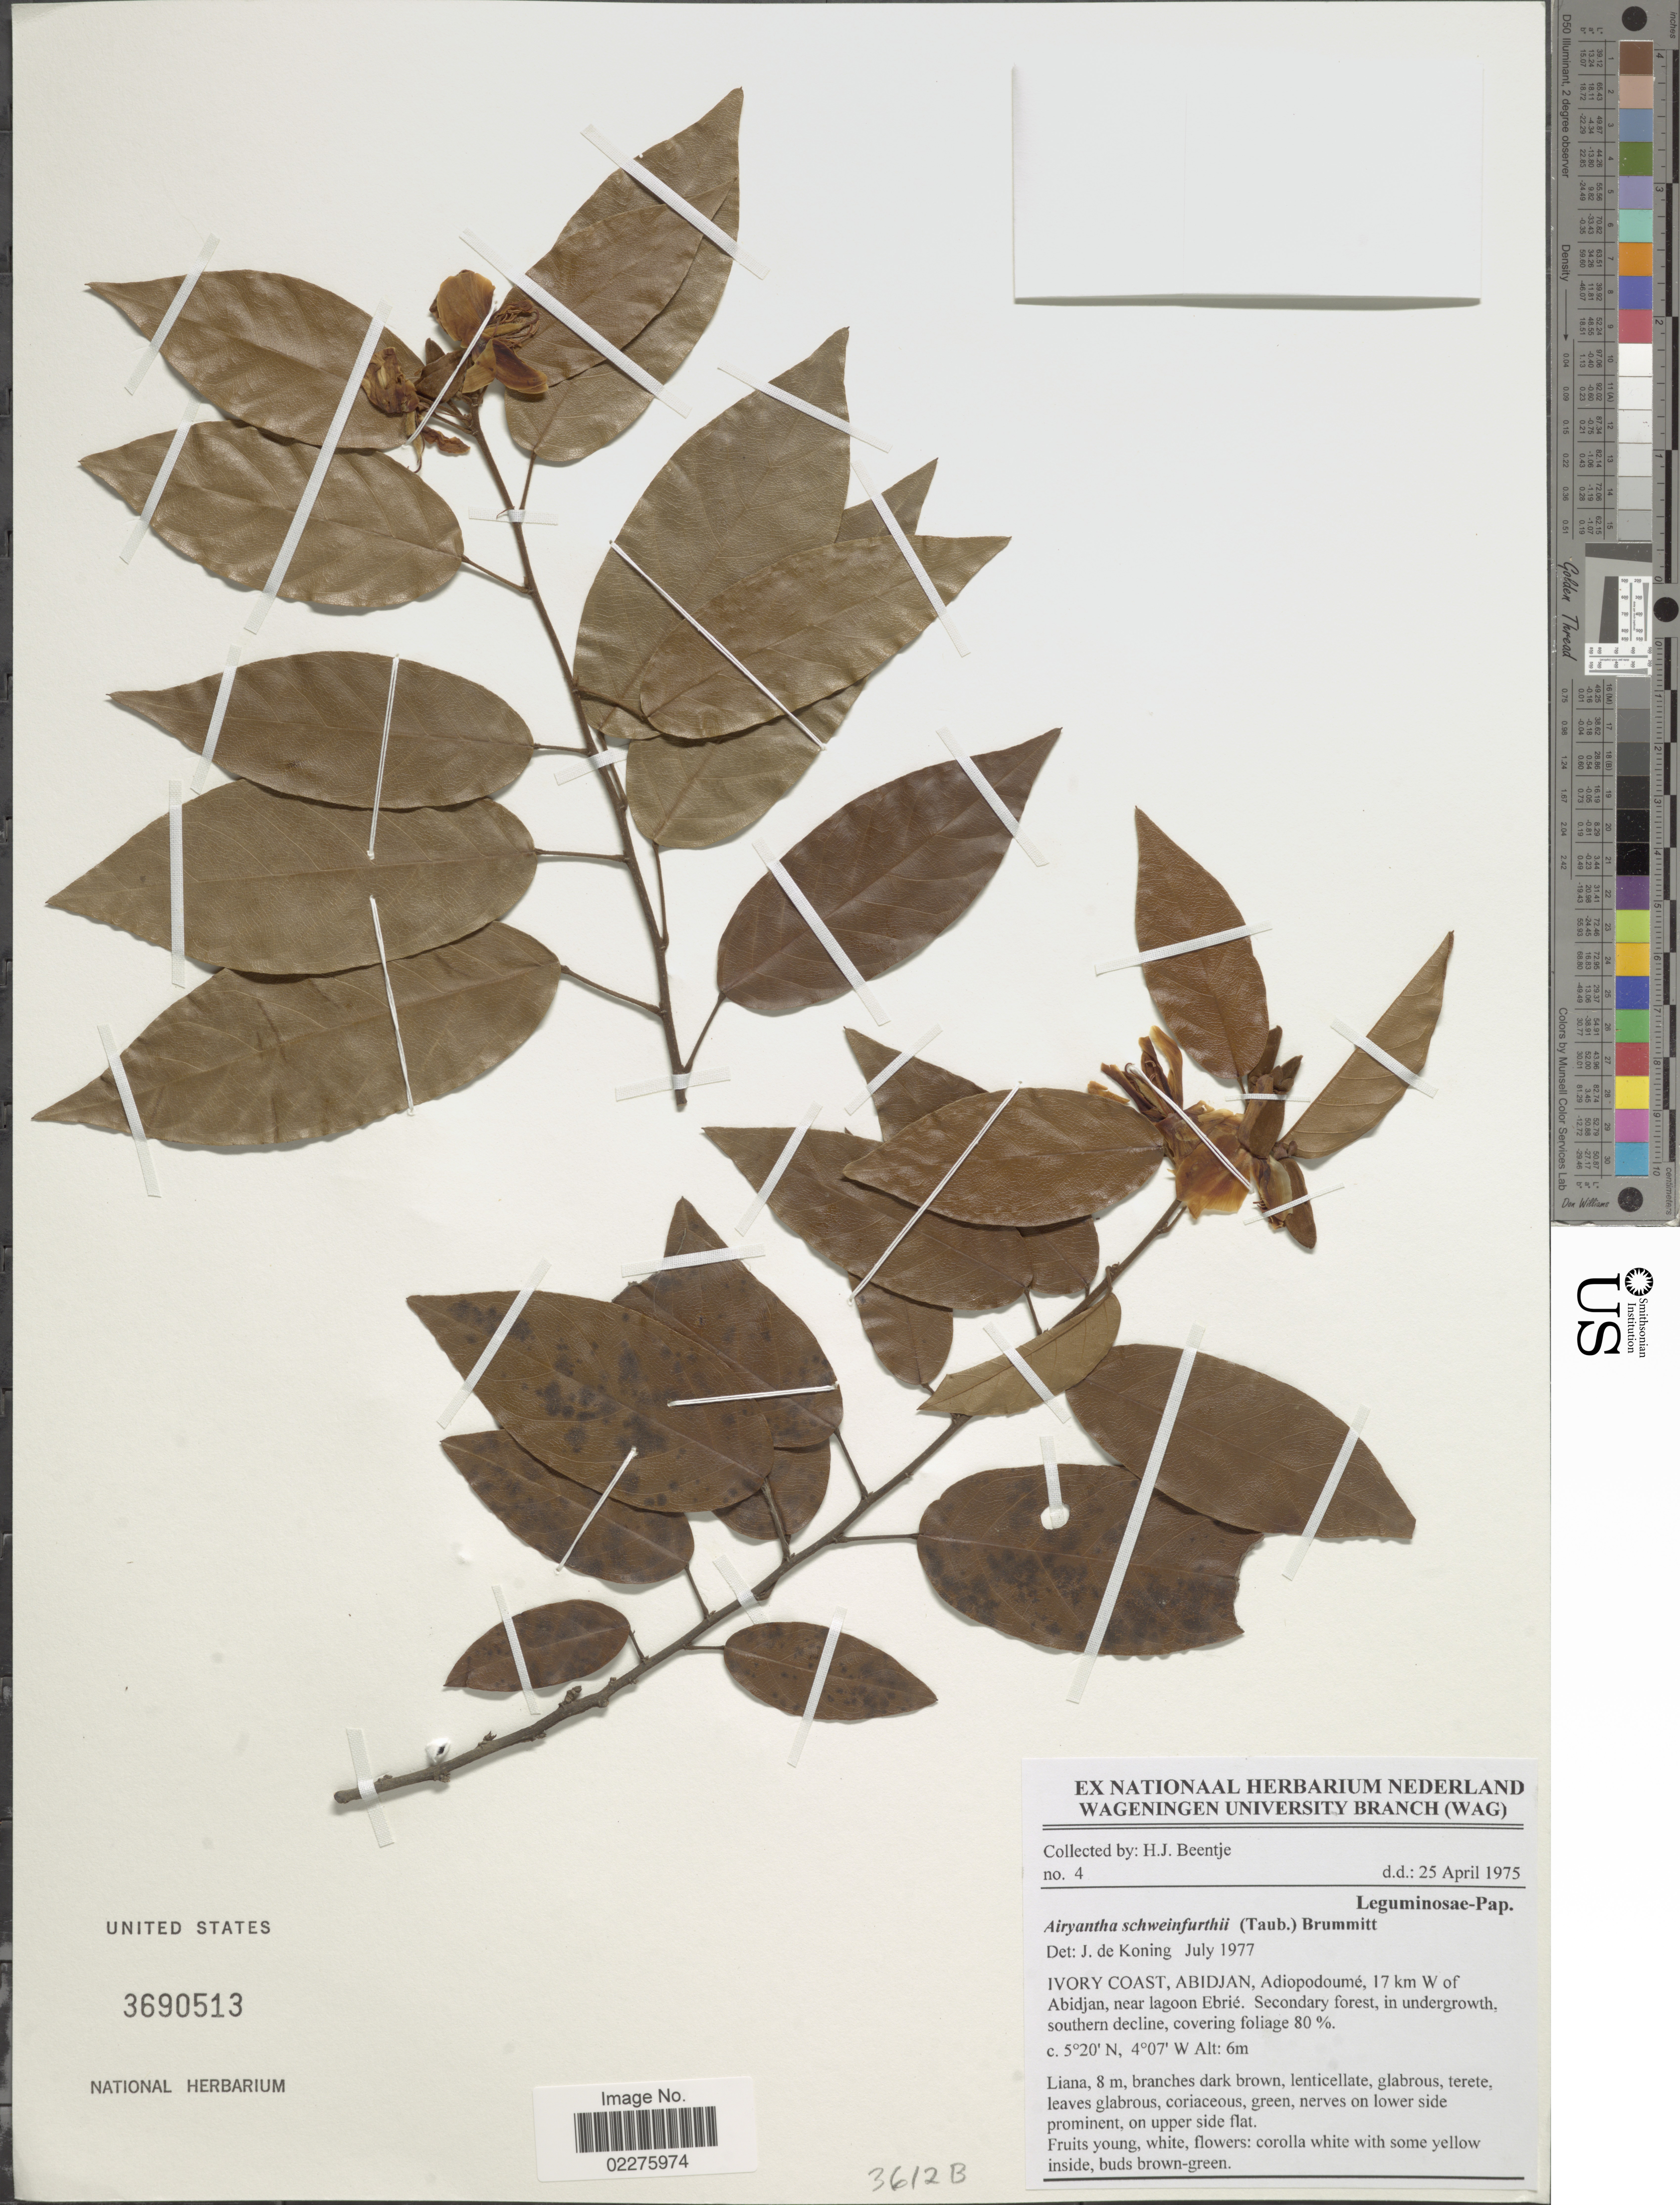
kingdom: Plantae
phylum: Tracheophyta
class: Magnoliopsida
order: Fabales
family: Fabaceae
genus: Airyantha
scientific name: Airyantha schweinfurthii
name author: (Taub.) Brummitt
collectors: H. J. Beentje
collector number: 4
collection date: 1975-04-25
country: Ivory Coast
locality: Abidjan, Adiopodoume, 17 km W of Abidjan, near lagoon Ebrie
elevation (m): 6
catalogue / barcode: US 36900513